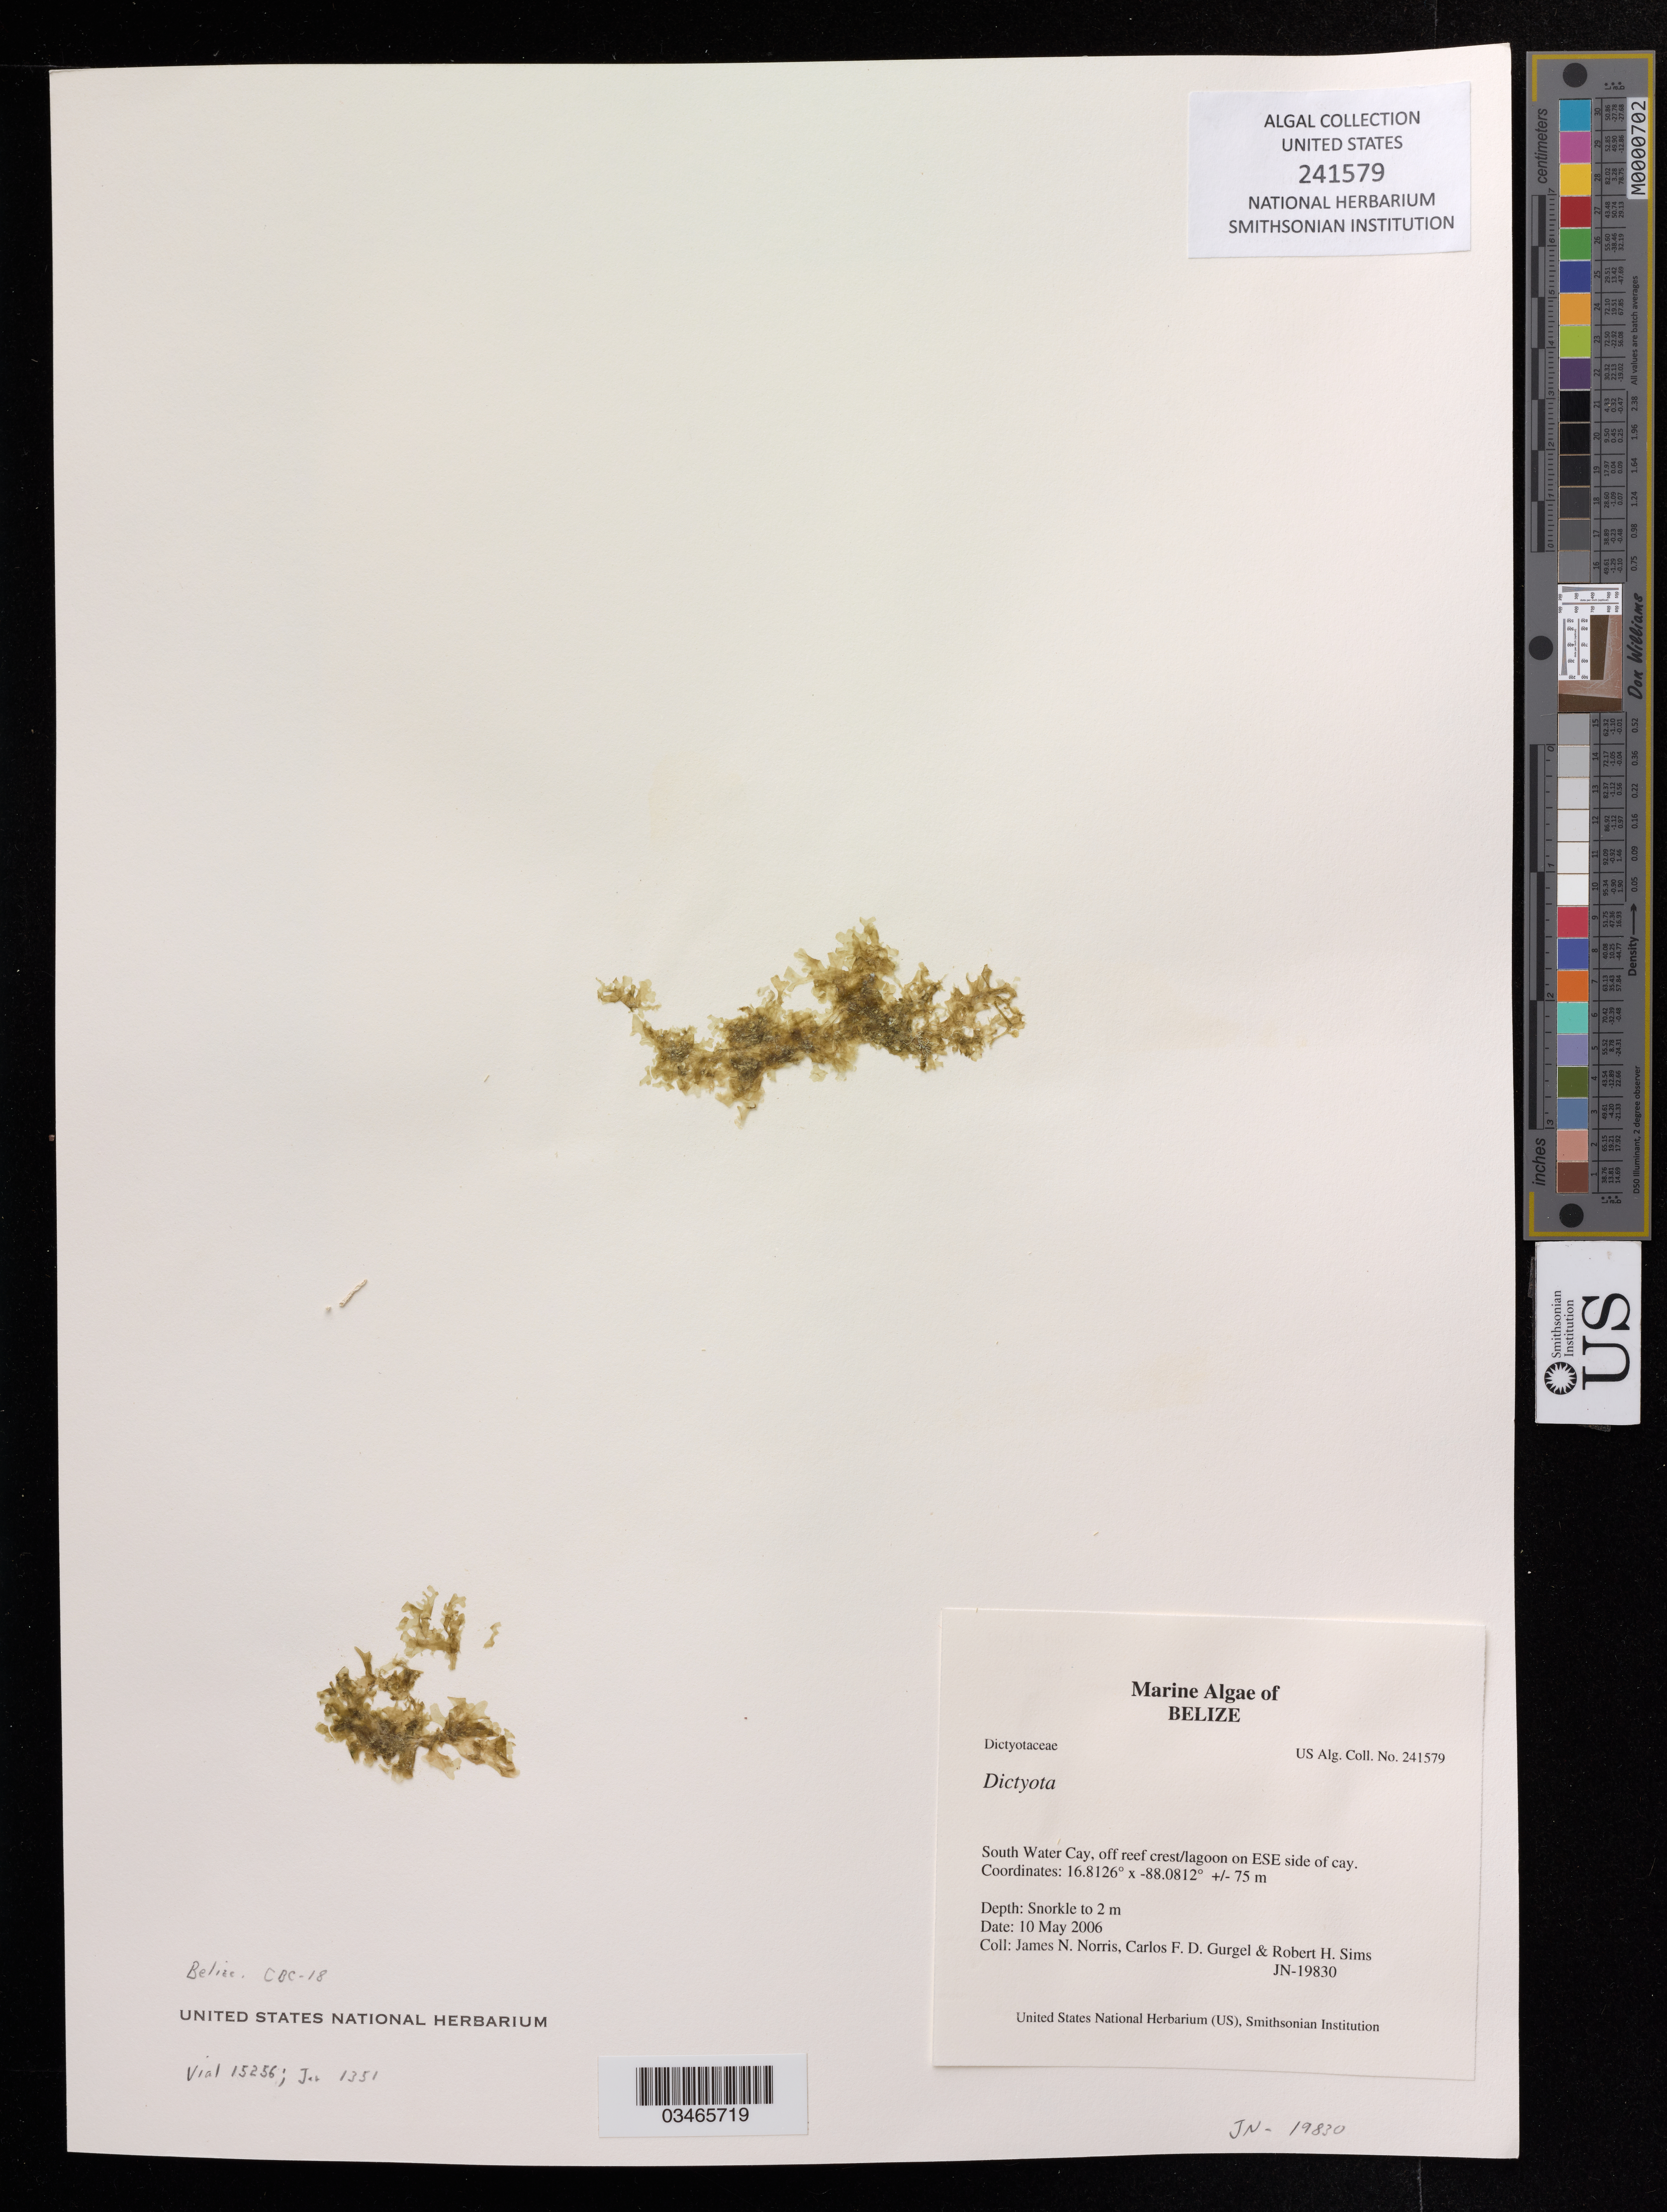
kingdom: Chromista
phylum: Ochrophyta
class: Phaeophyceae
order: Dictyotales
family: Dictyotaceae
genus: Dictyota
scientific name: Dictyota sp.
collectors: J. Norris, C. Gurgel & R. H. Sims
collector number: JN-19830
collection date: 2006-05-10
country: Belize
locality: South Water Cay, off reef crest/logoon on ESE side of cay.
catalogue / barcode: US 241579